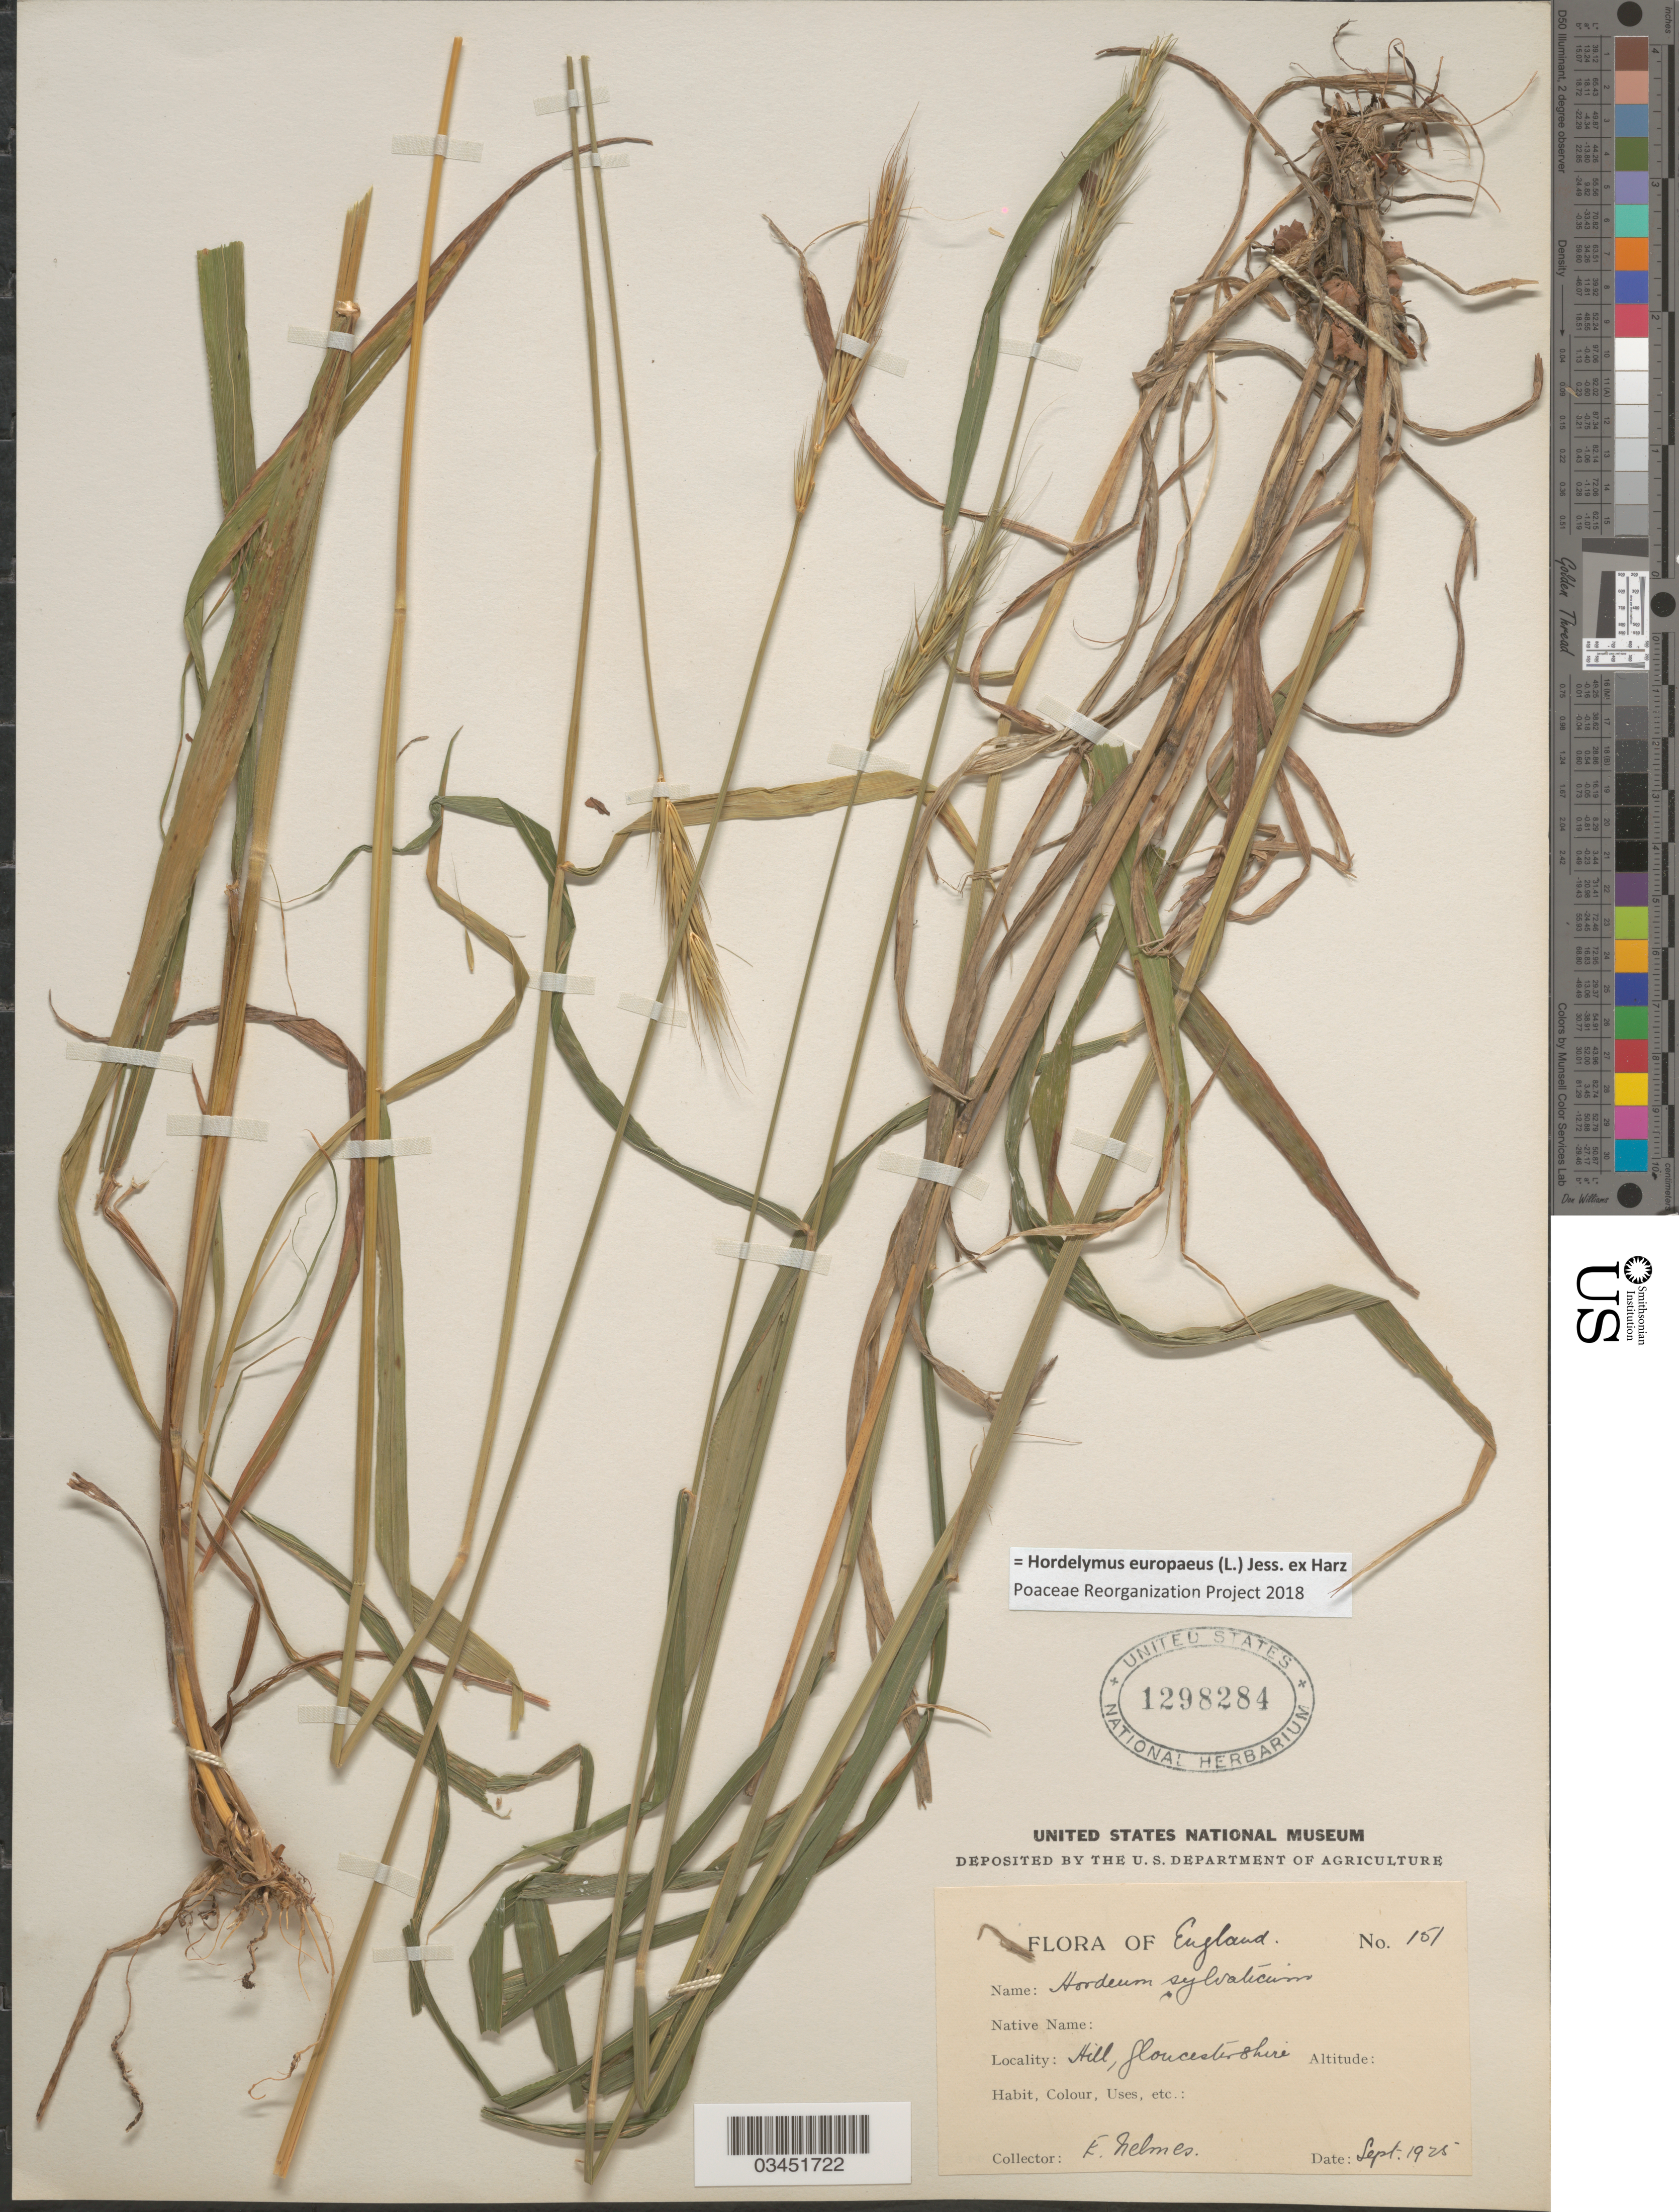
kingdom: Plantae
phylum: Tracheophyta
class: Liliopsida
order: Poales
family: Poaceae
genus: Hordelymus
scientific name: Hordelymus europaeus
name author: (L.) Jess. ex Harz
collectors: E. Nelmes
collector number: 151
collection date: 1925-09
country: United Kingdom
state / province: England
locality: Hill, Gloucestershire.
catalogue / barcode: US 1298284